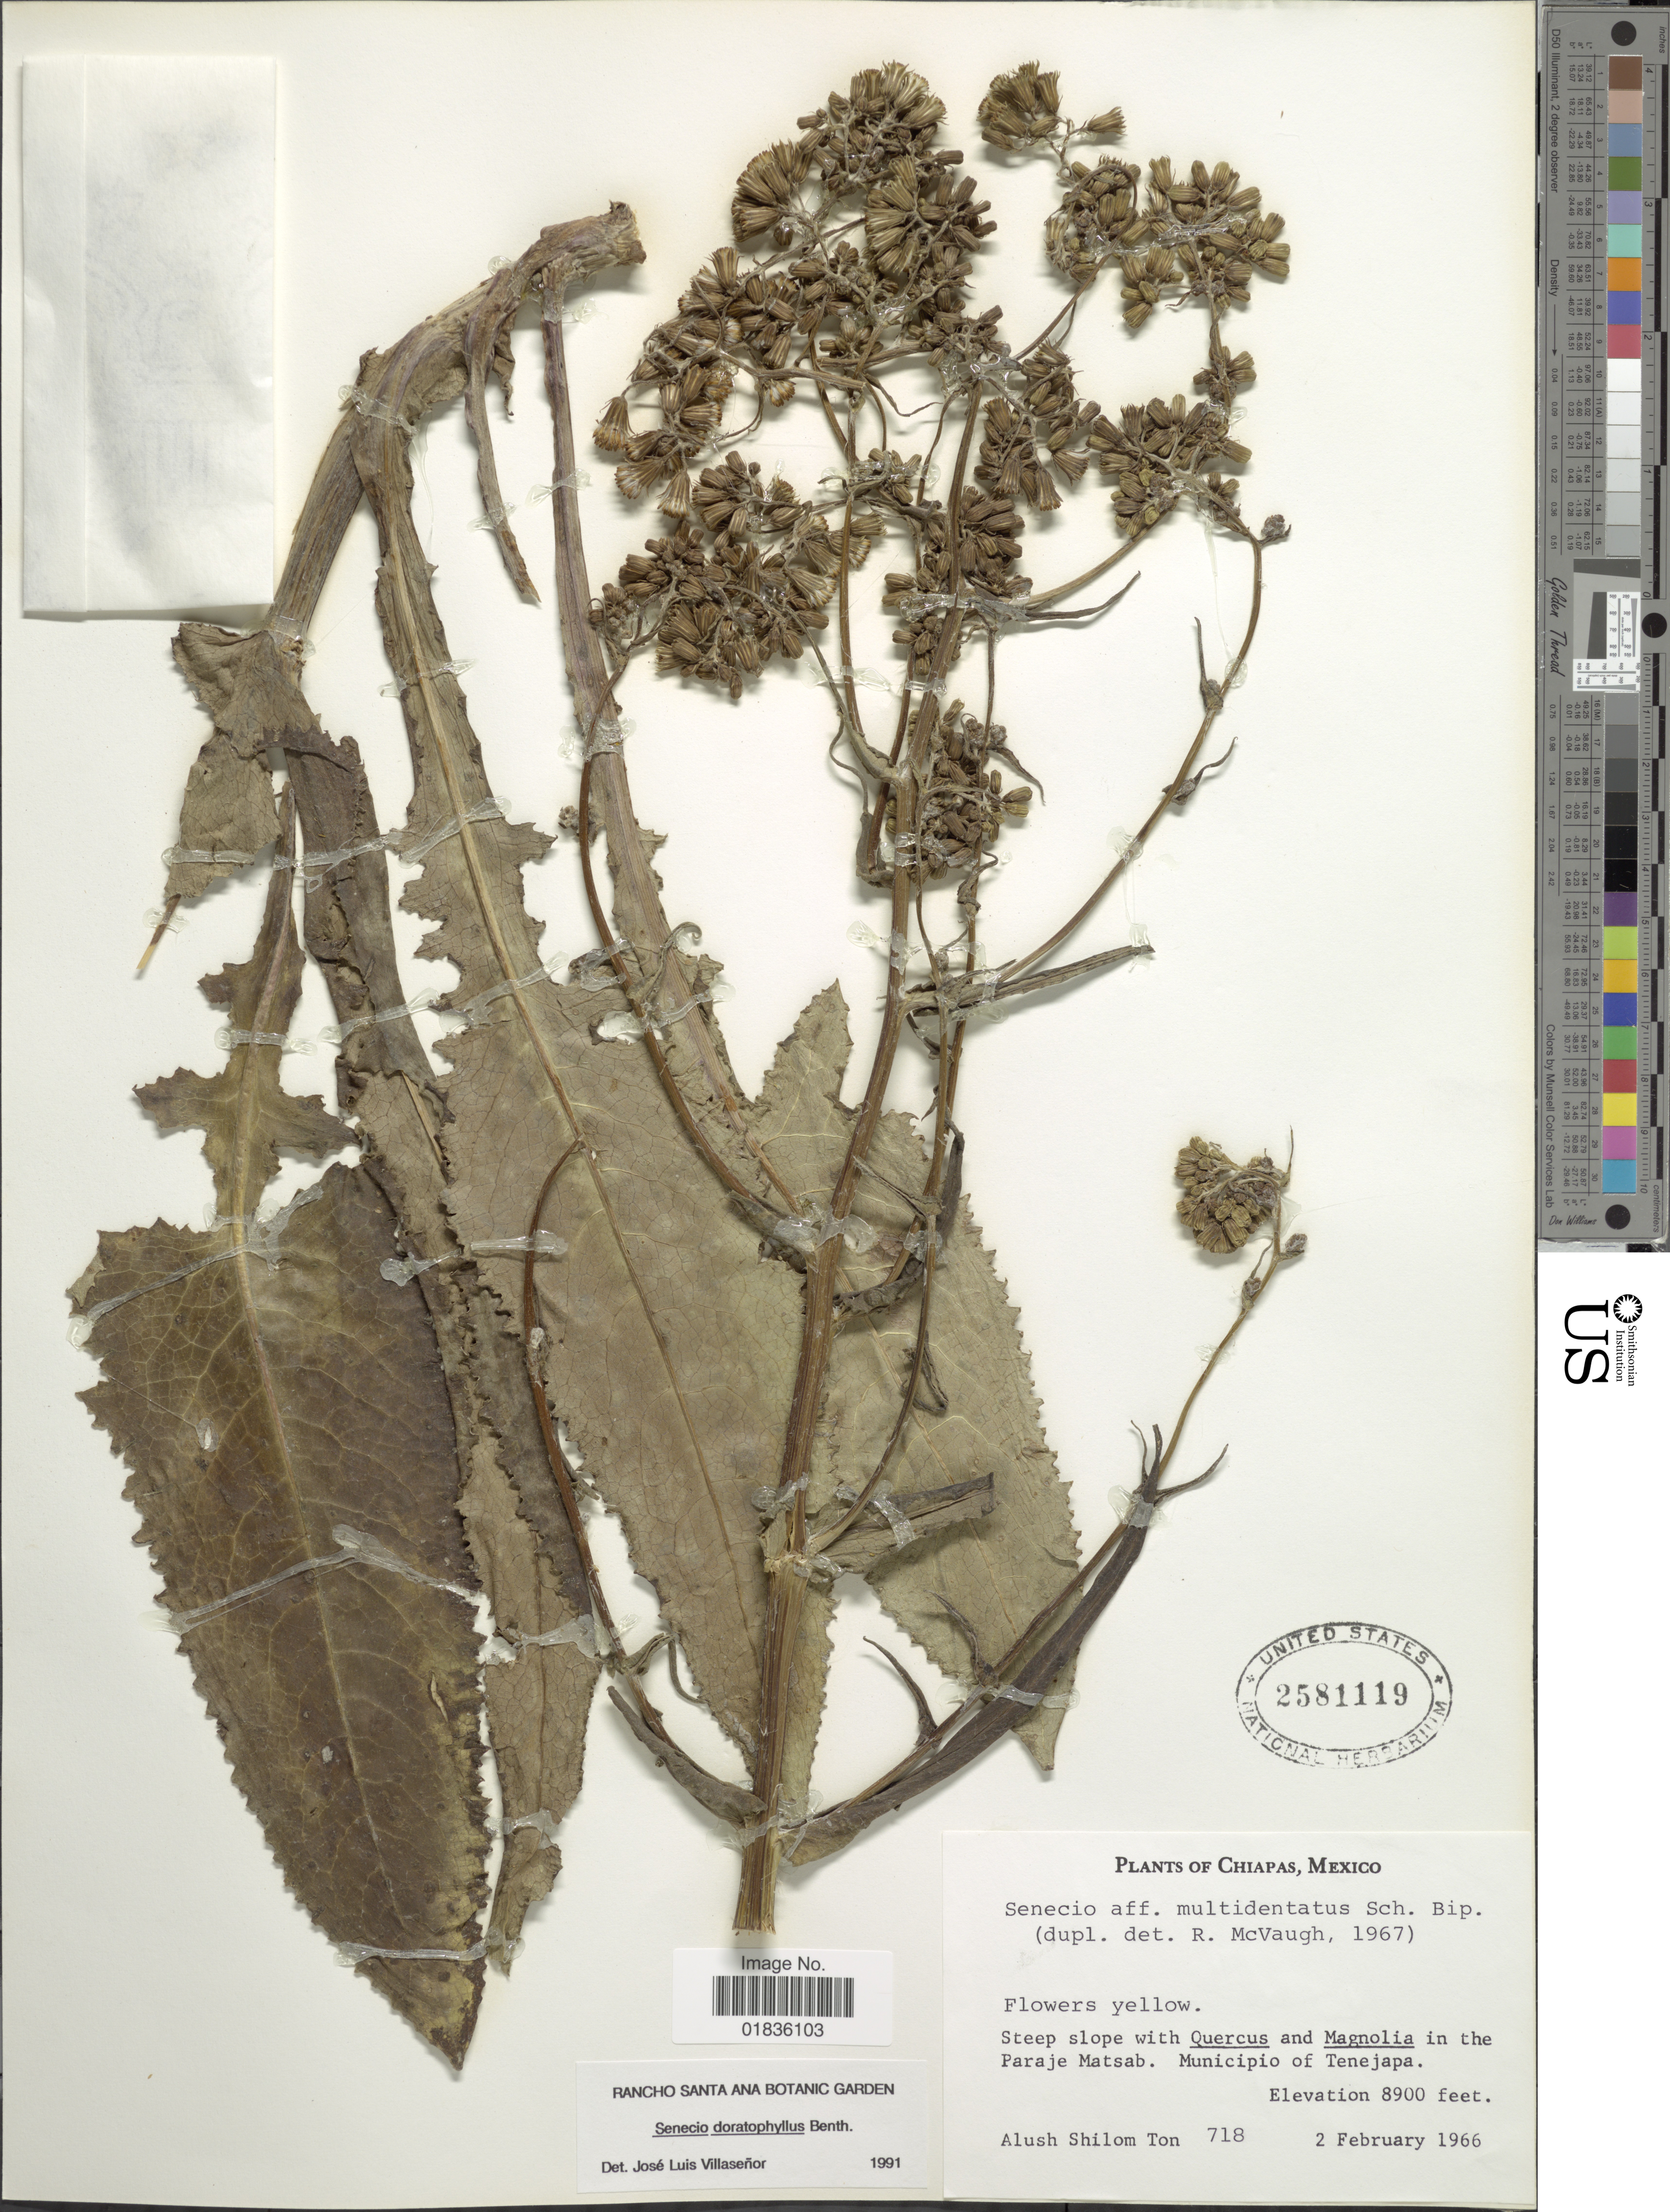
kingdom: Plantae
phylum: Tracheophyta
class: Magnoliopsida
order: Asterales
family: Asteraceae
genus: Senecio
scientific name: Senecio doratophyllus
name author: Benth.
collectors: A. M. Ton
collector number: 718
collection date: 1966-02-02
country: Mexico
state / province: Chiapas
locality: Steep slope in the Paraje Matsab, Municipio of Tenejapa.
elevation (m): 2713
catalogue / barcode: US 2581119